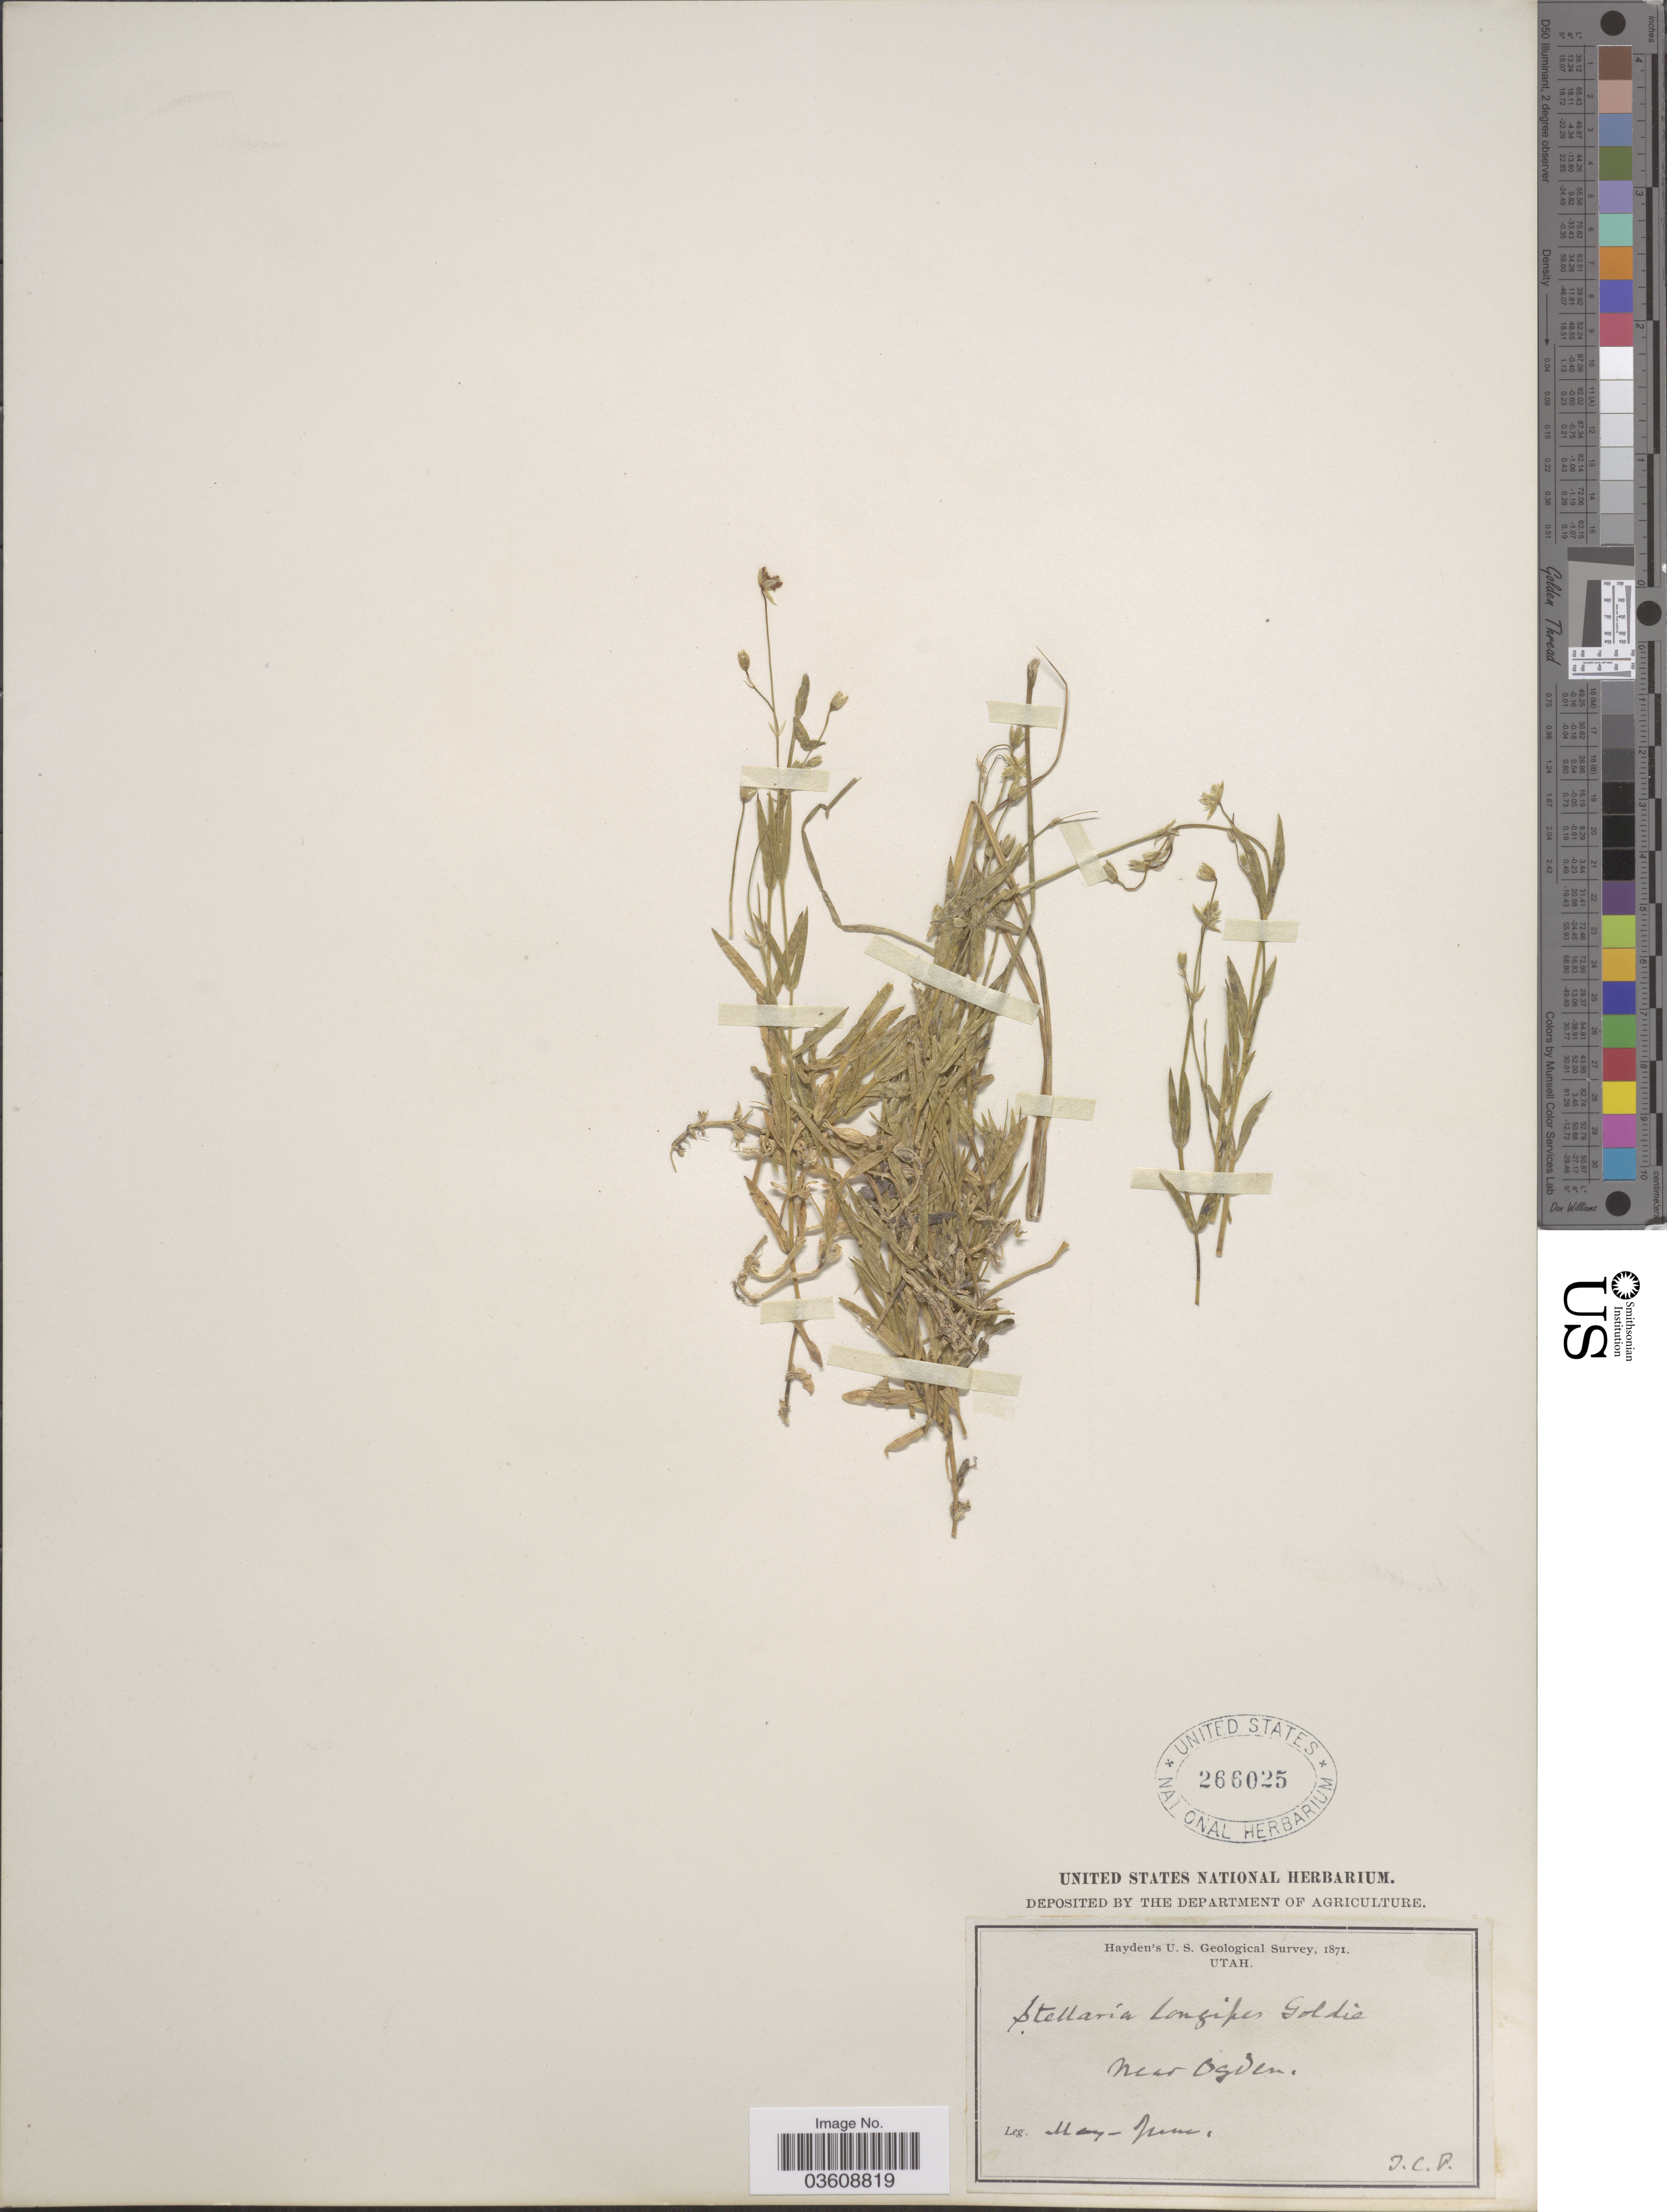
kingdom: Plantae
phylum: Tracheophyta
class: Magnoliopsida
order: Caryophyllales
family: Caryophyllaceae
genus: Stellaria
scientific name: Stellaria longipes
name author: Goldie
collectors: T. C. P.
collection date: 1871-05/1871-06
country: United States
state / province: Utah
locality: Near Ogden.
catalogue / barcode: US 266025